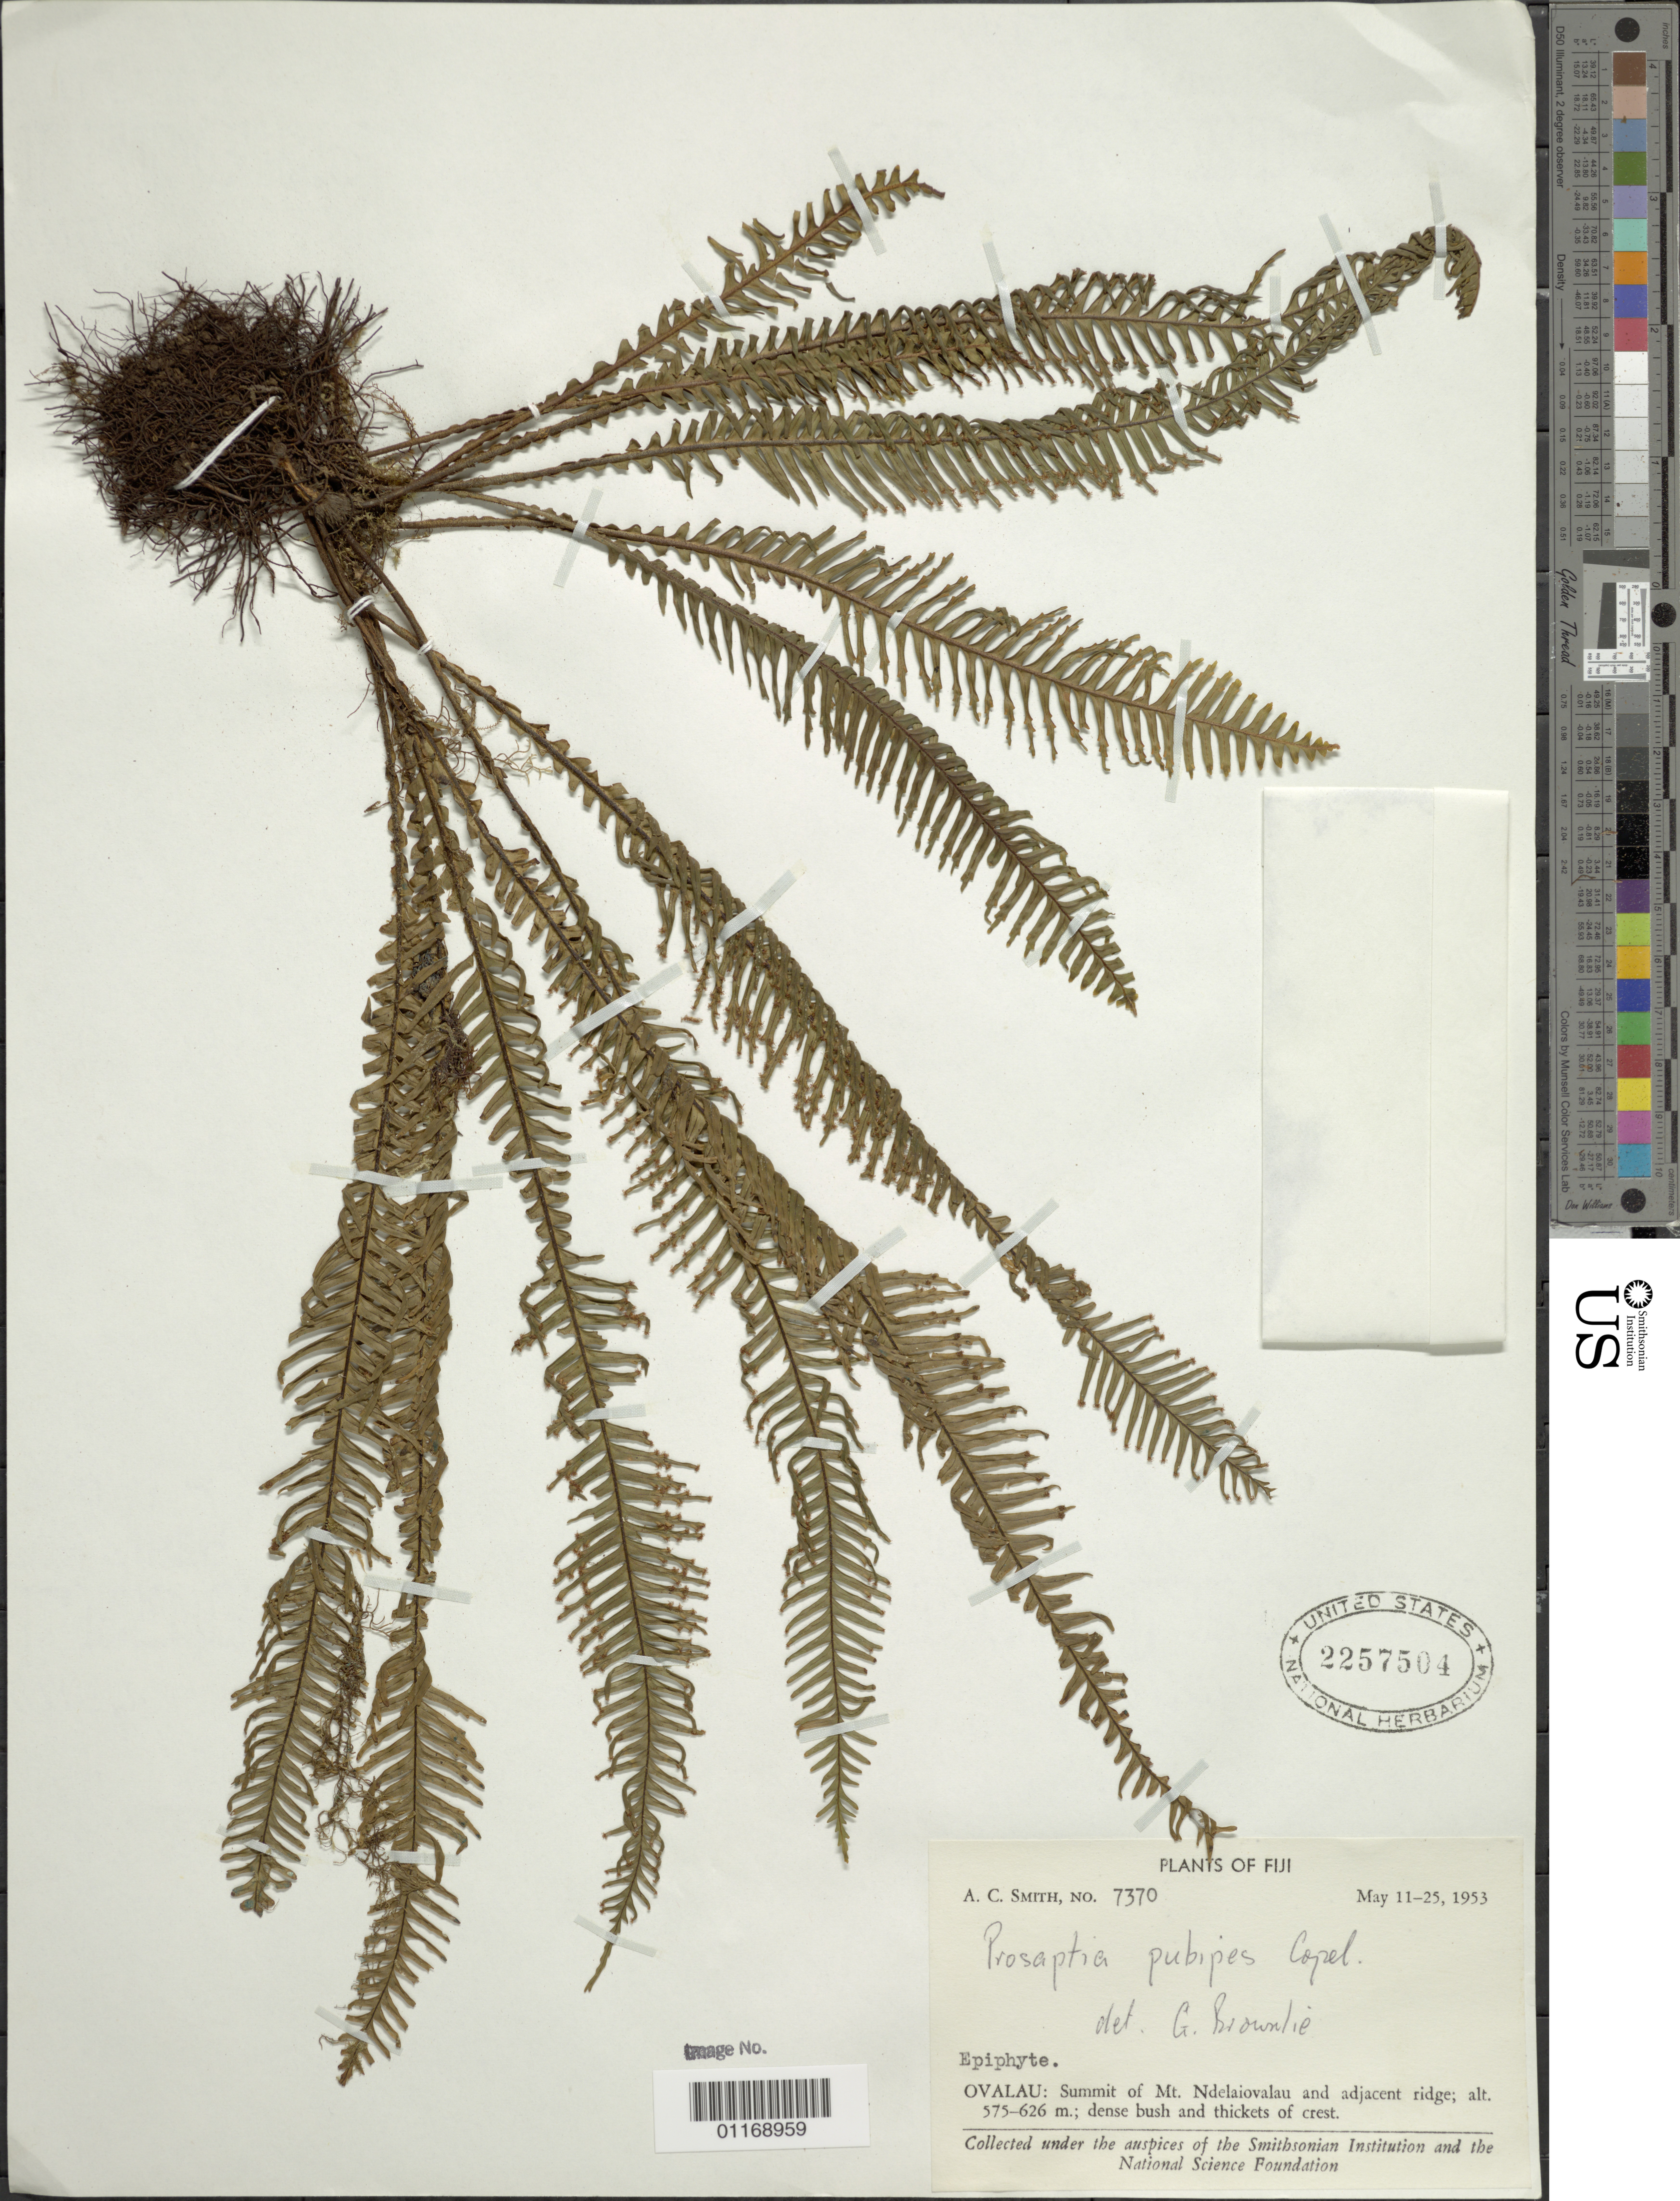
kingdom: Plantae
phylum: Tracheophyta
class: Polypodiopsida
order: Polypodiales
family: Polypodiaceae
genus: Prosaptia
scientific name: Prosaptia pubipes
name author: Copel.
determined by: Brownlie, G.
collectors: A. C. Smith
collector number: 7370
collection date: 1953-05-11/1953-05-25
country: Fiji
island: Ovalau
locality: Summit of Mt. Ndelaiovalau and adjacent ridge.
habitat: Dense bush and thickets of crest.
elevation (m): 575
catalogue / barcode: US 2257504